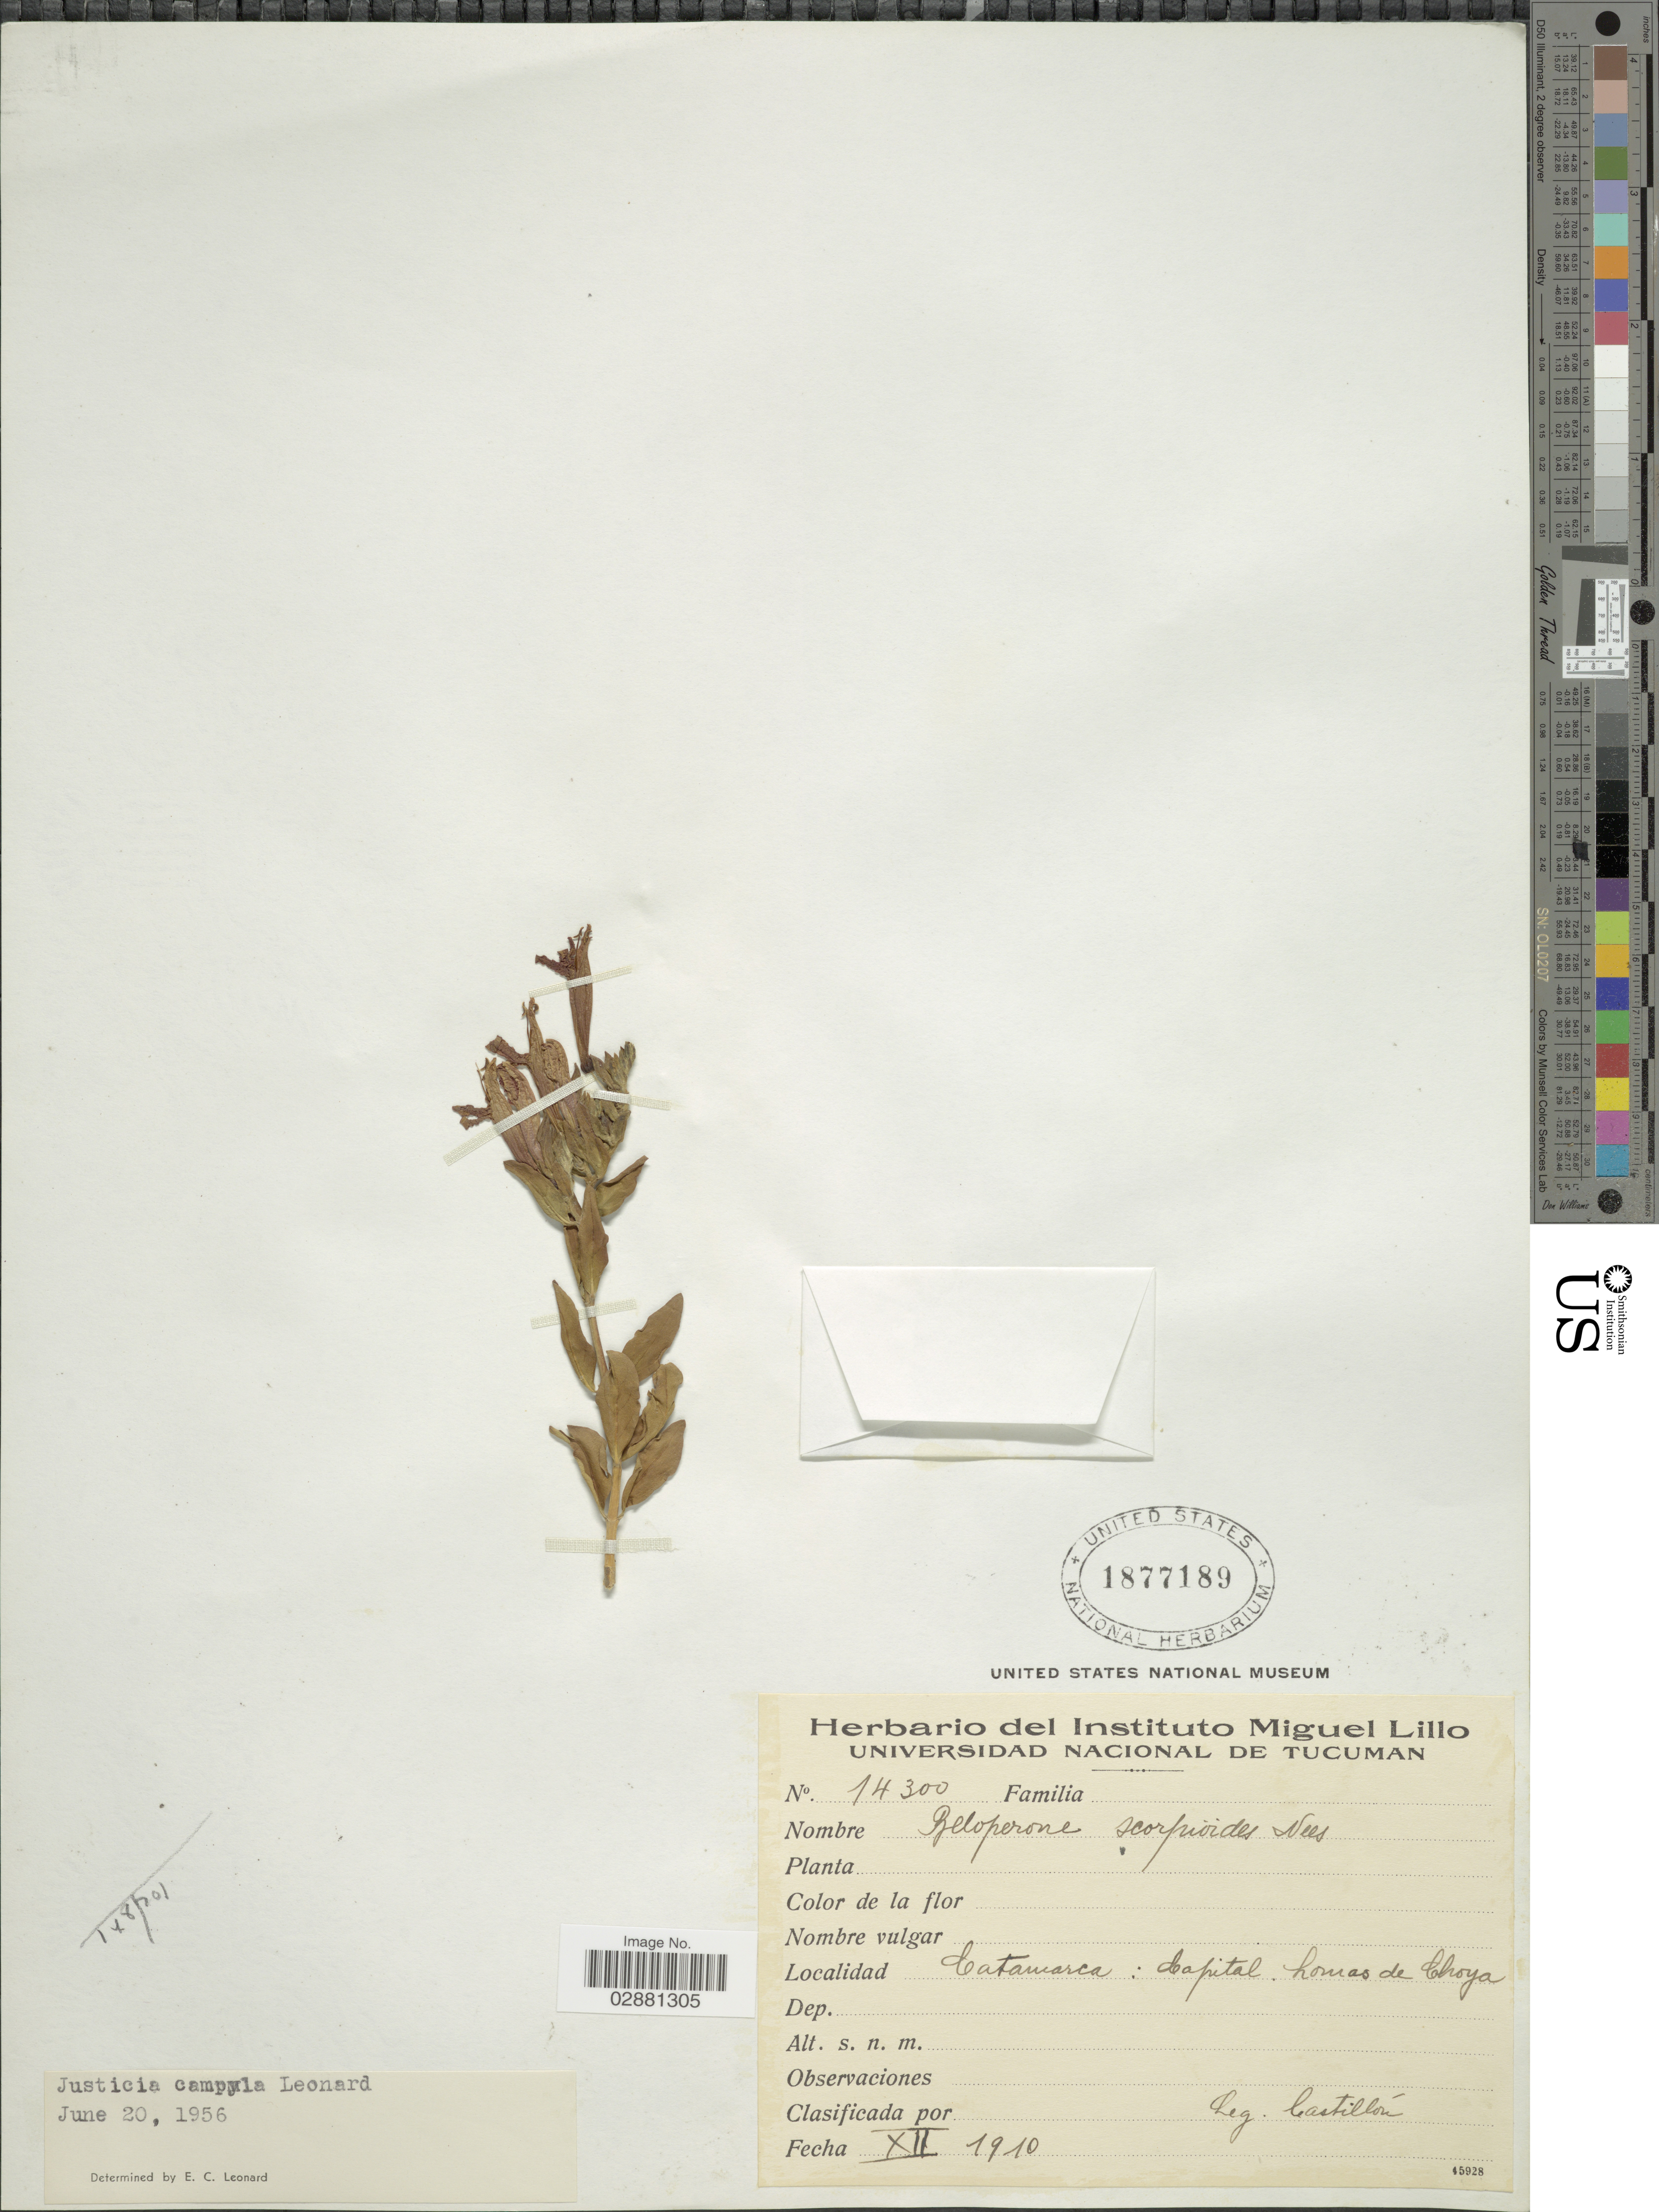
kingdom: Plantae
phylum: Tracheophyta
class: Magnoliopsida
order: Lamiales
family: Acanthaceae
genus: Justicia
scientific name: Justicia xylosteoides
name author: Griseb.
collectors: Castillon, --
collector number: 14300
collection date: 1910-12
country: Argentina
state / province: Catamarca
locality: Catamarca: capital, Lomas de Choya.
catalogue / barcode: US 1877189